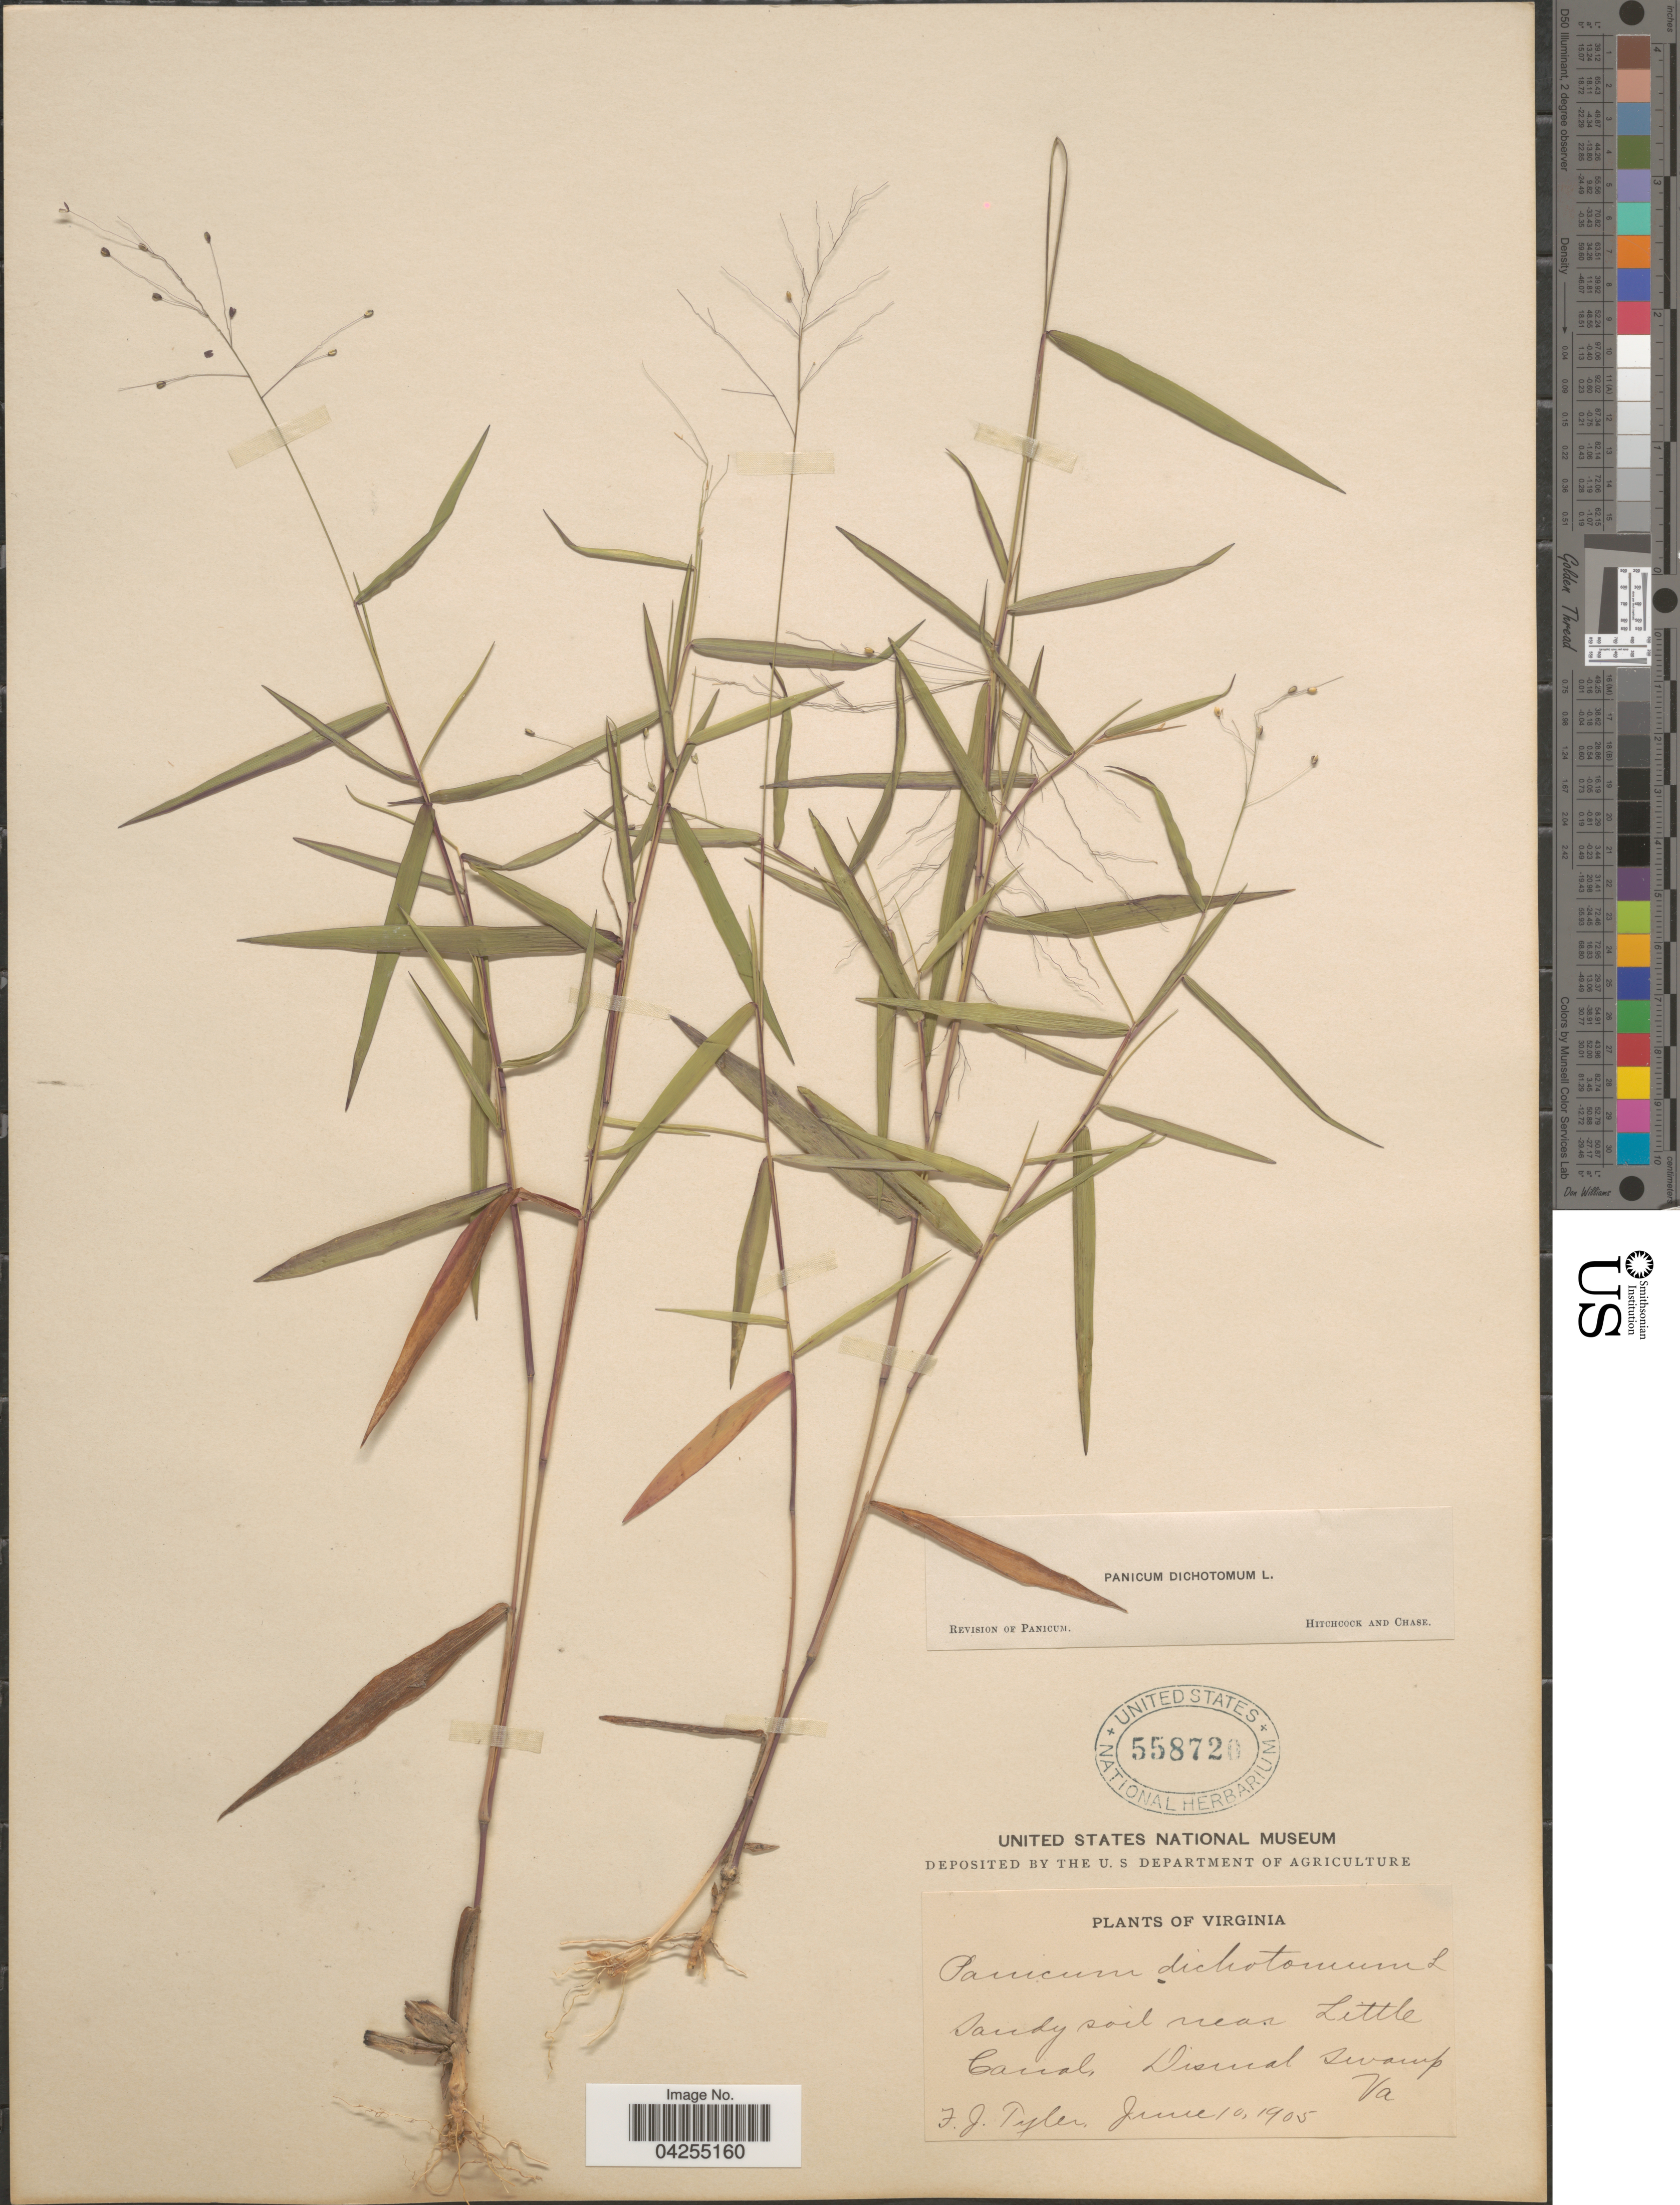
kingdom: Plantae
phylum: Tracheophyta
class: Liliopsida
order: Poales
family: Poaceae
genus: Dichanthelium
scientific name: Dichanthelium dichotomum var. dichotomum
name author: (L.) Gould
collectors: F. Tyler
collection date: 1905-06-10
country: United States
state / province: Virginia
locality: Sandy soil near Little Canal, Dismal Swamp.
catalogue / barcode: US 558720